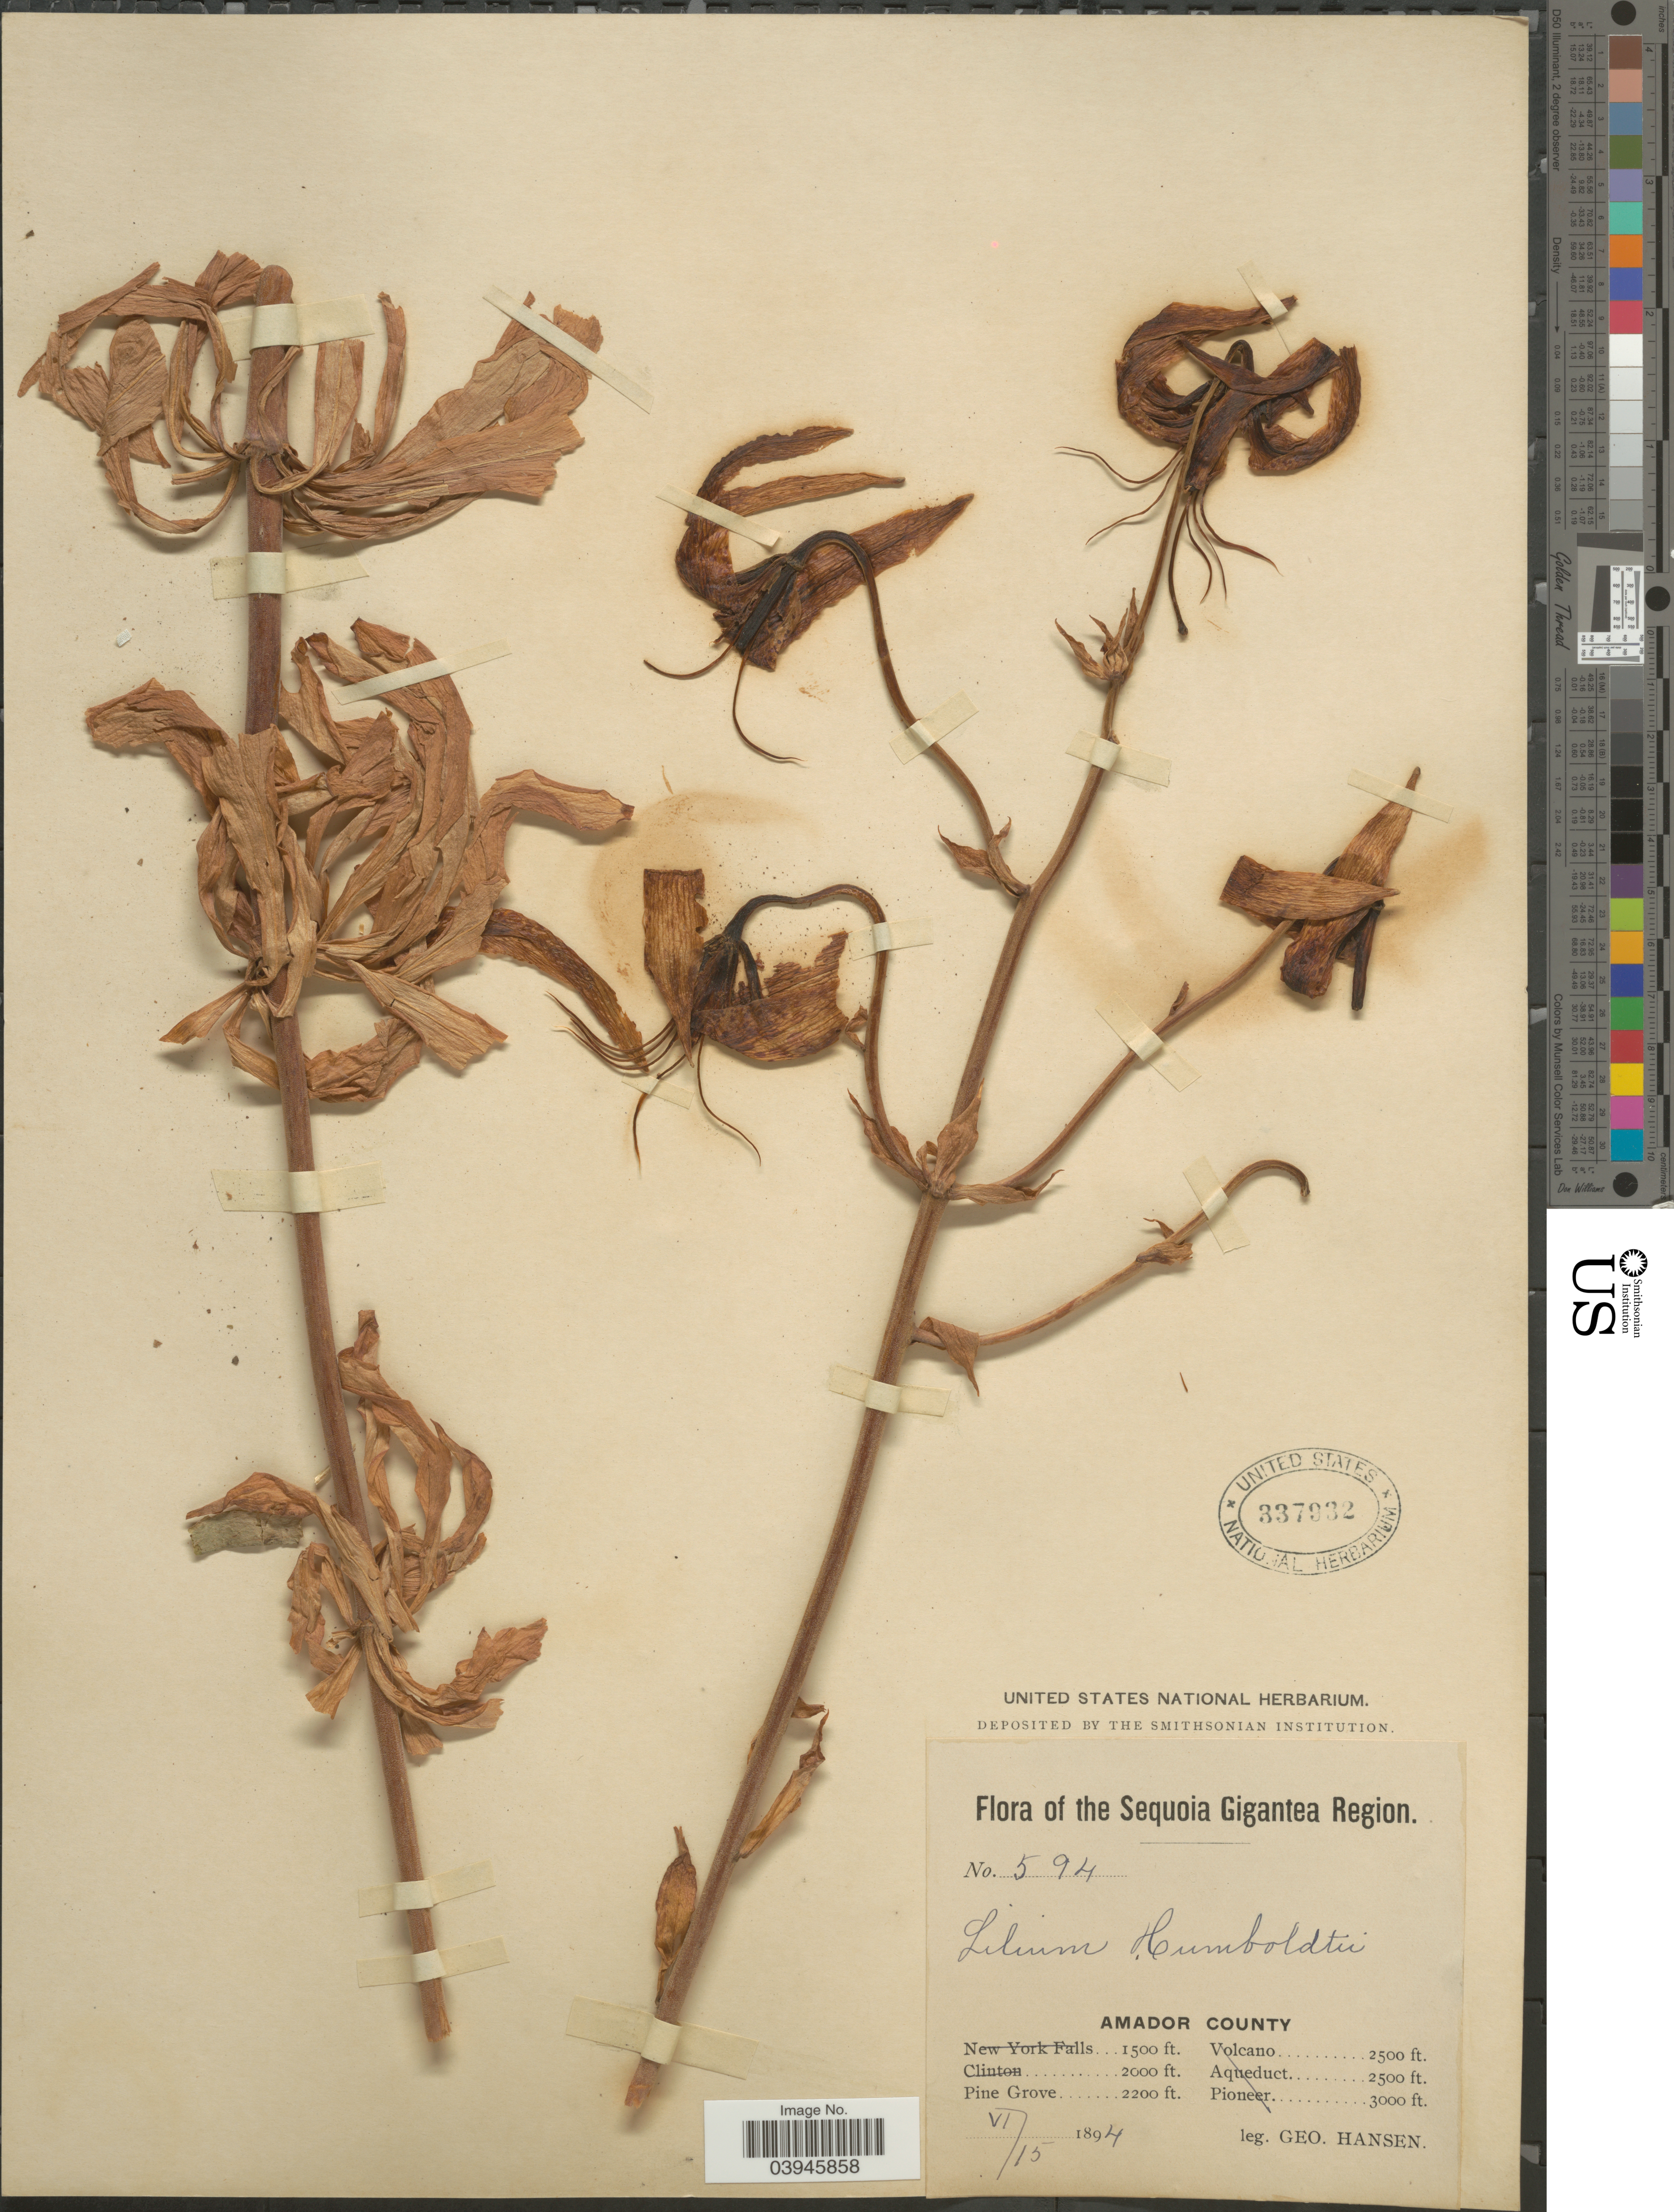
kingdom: Plantae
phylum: Tracheophyta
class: Liliopsida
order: Liliales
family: Liliaceae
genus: Lilium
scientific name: Lilium humboldtii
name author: Roezl & Leichtlin ex Duch.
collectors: G. Hansen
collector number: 594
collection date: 1894-06-15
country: United States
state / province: California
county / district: Amador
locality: The Sequoia Gigantea Region. Amador County. Pine Grove.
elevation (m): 671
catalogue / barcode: US 337932